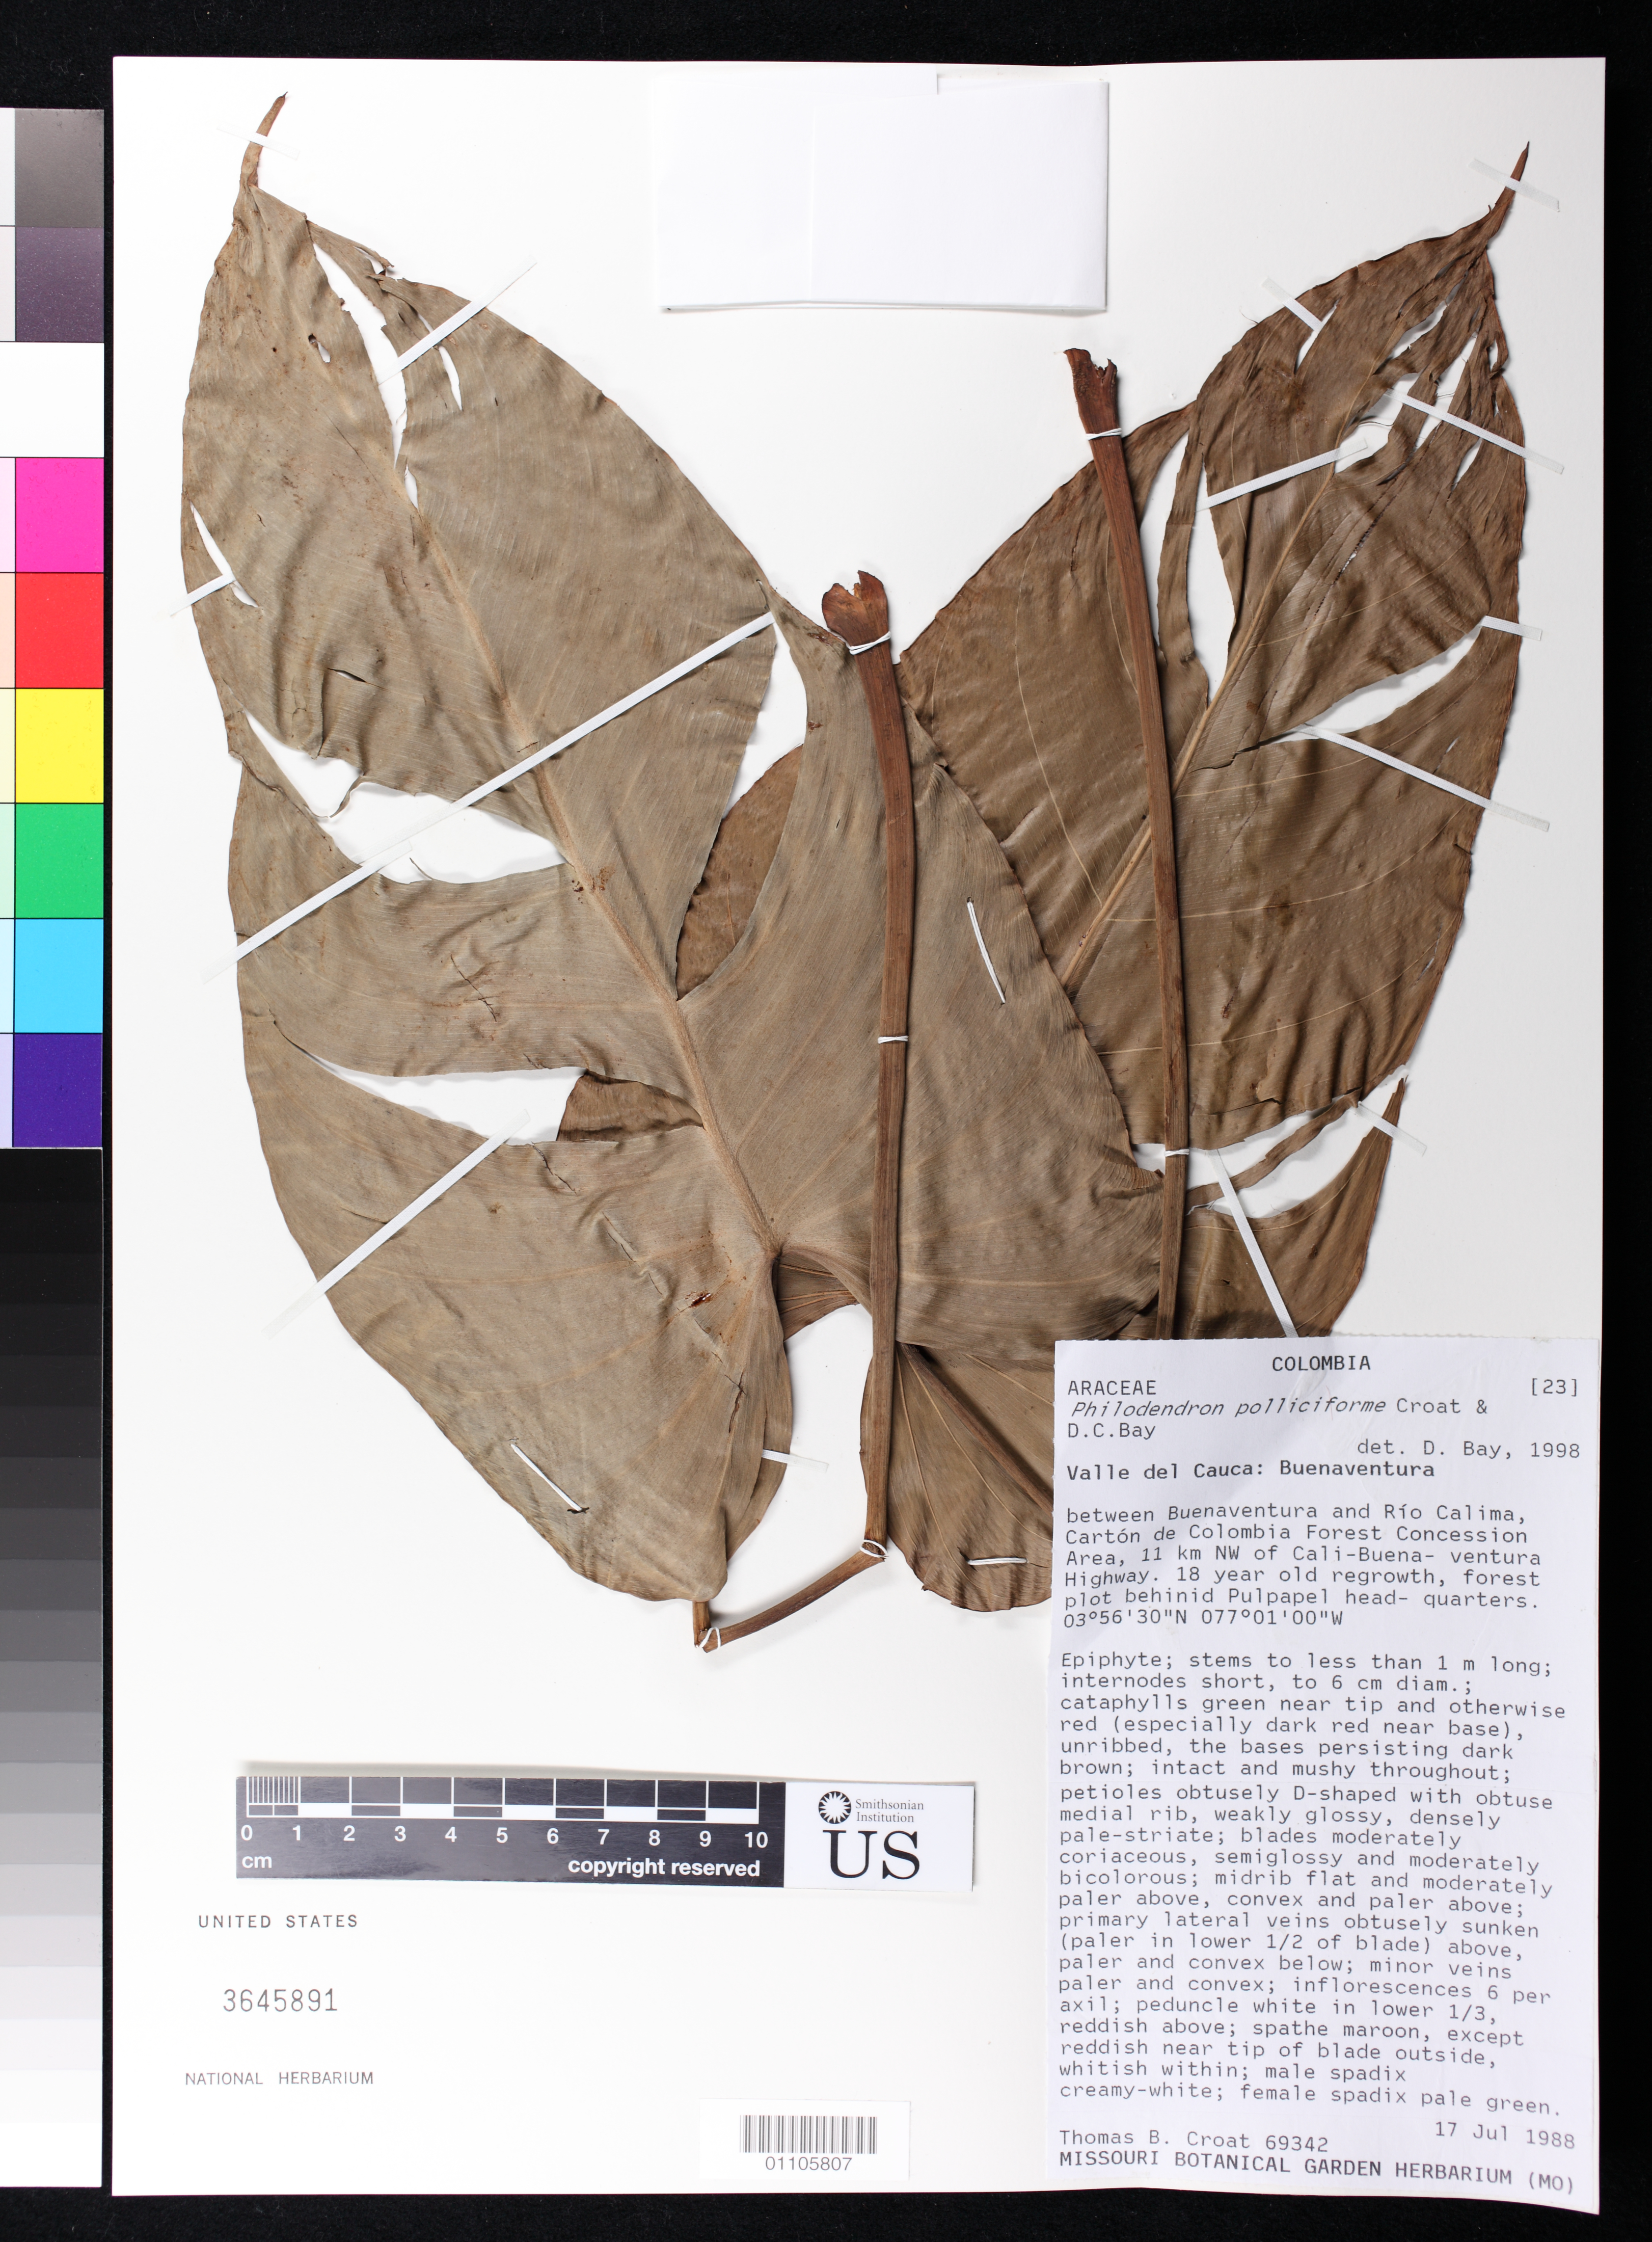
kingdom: Plantae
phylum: Tracheophyta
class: Liliopsida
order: Alismatales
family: Araceae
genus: Philodendron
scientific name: Philodendron polliciforme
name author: Croat & D.C. Bay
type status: Isotype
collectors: T. B. Croat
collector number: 69342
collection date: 1988-07-17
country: Colombia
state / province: Valle del Cauca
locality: Valle del Cauca: Buenaventura. Between Buenaventura and Río Calima, Cartón de Colombia Forest Concession Area, 11 km NW of Cali-Buenaventura Highway, forest plot behind Pulpapel headquarters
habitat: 18 year old regrowth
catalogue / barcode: US 3645891